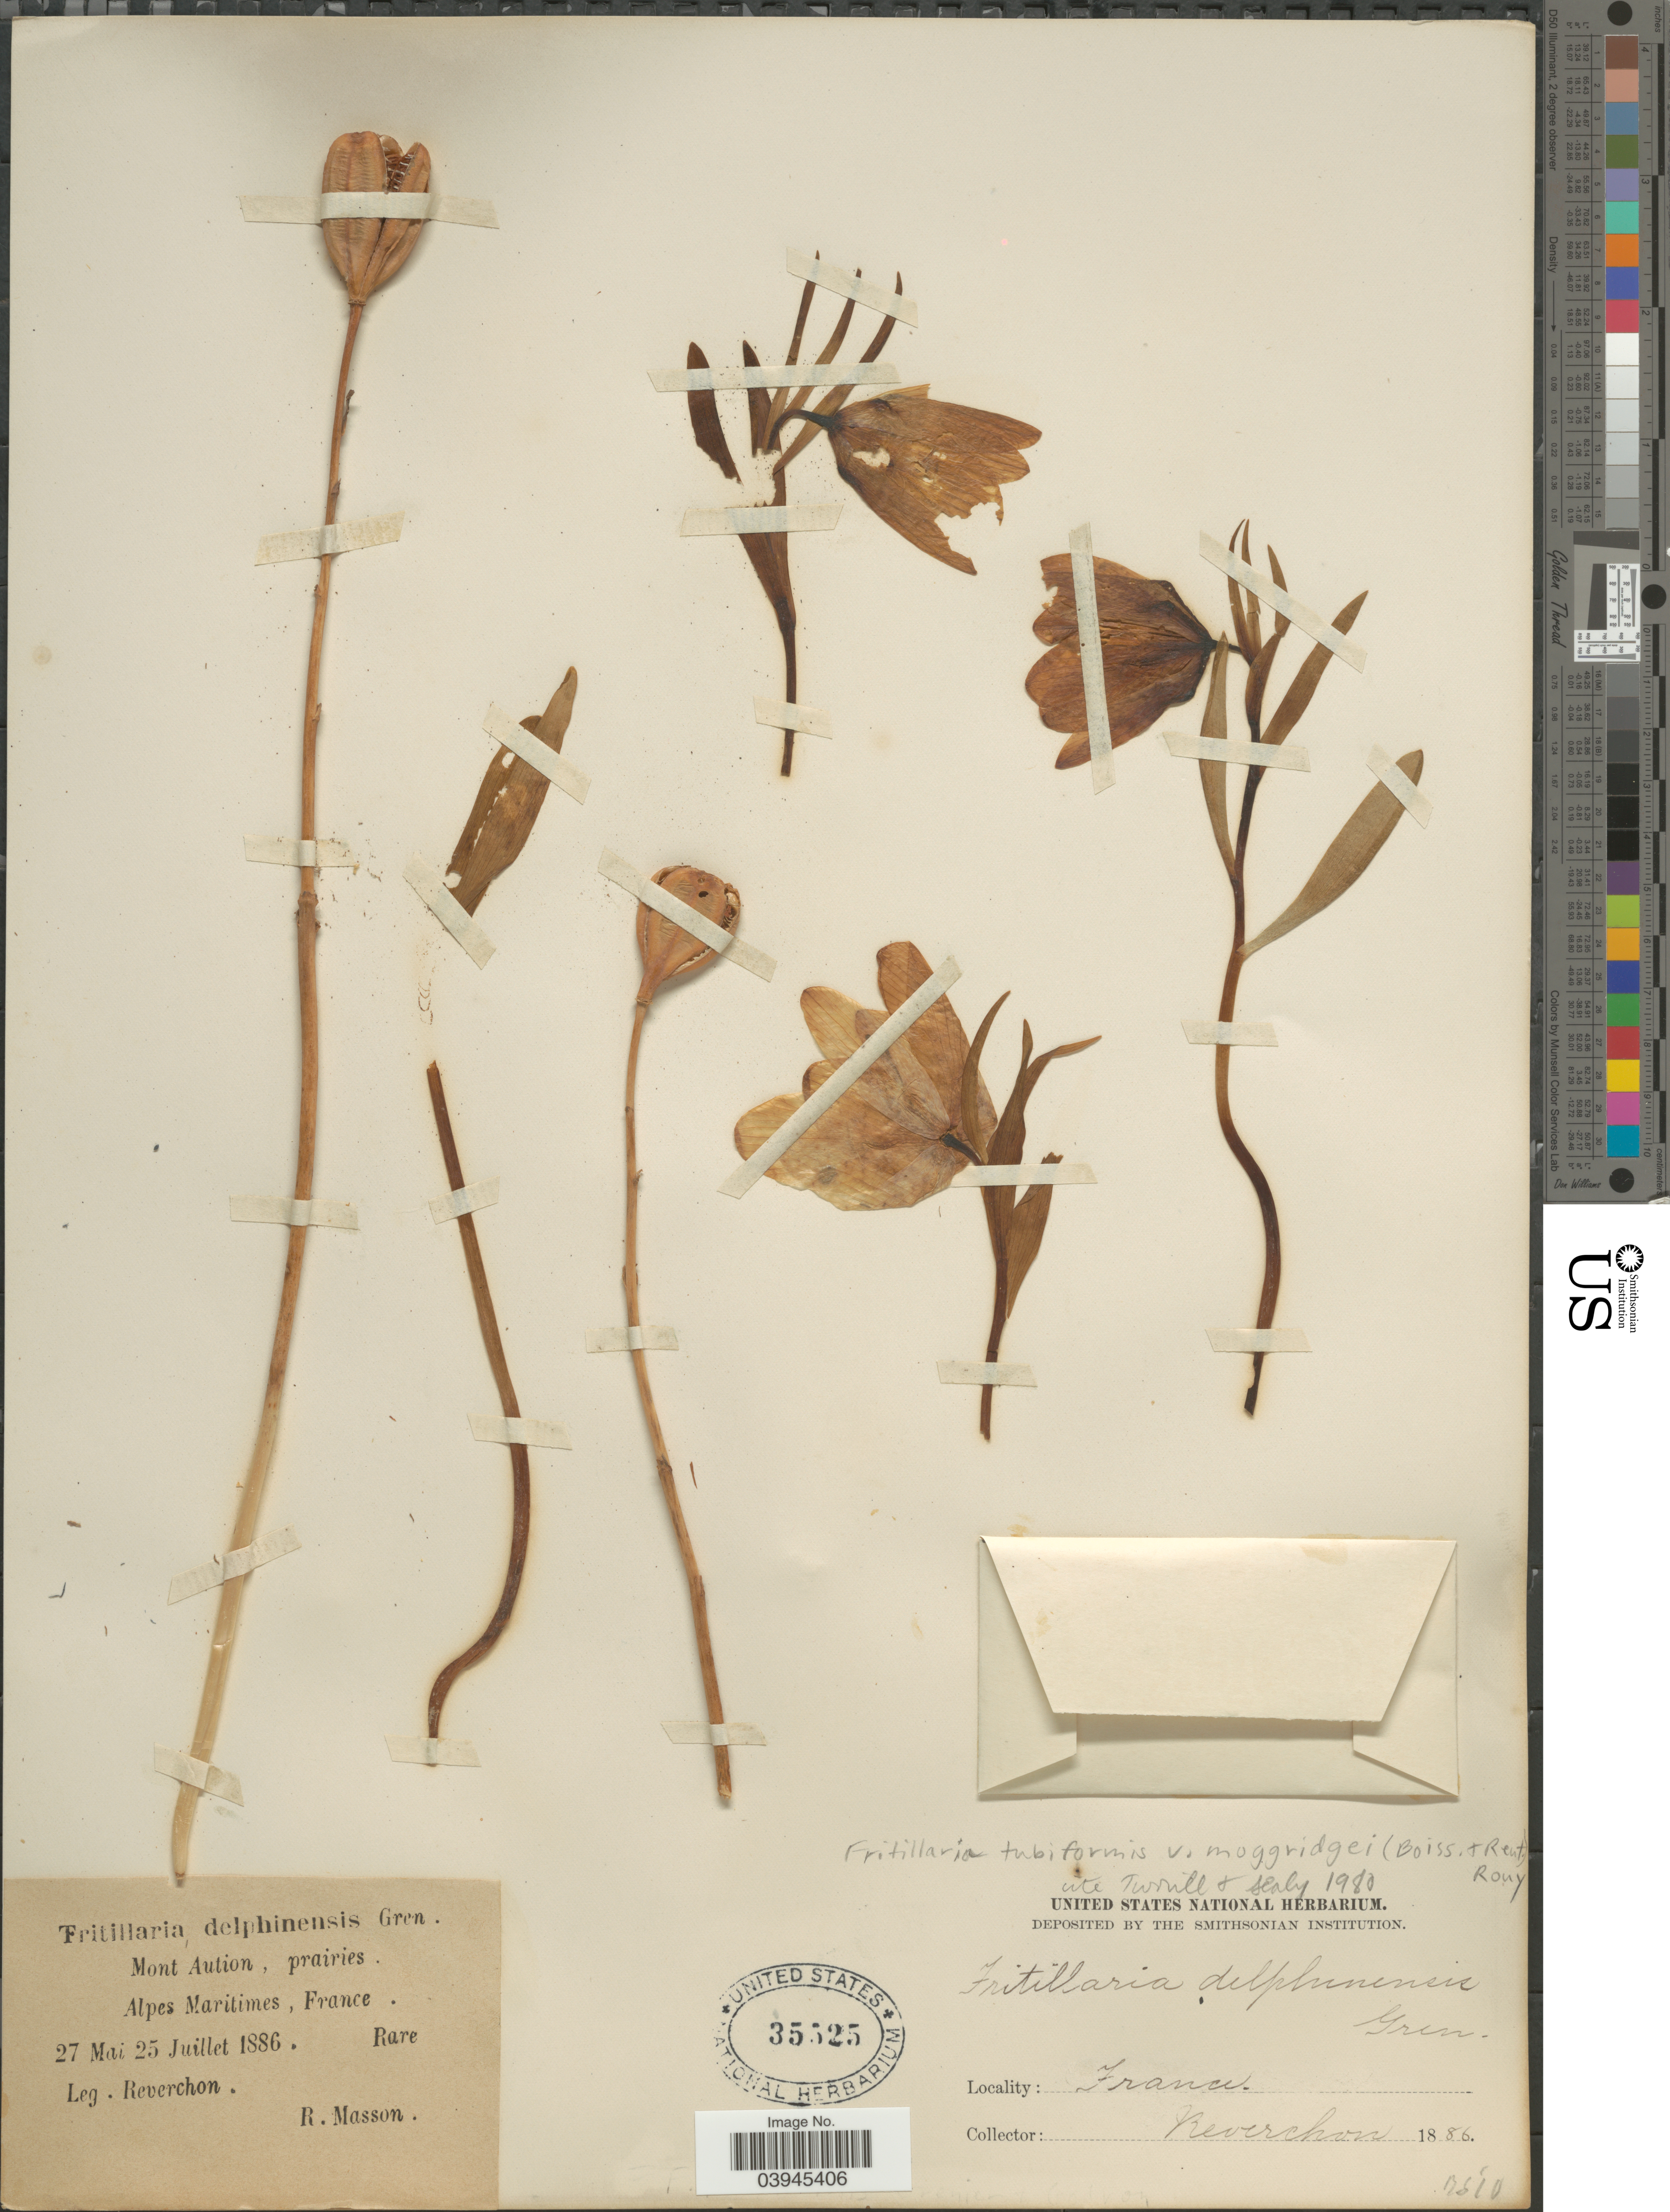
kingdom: Plantae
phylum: Tracheophyta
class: Liliopsida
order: Liliales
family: Liliaceae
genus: Fritillaria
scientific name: Fritillaria tubiformis var. moggridgei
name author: (Boiss. & Reut. ex Planch.) Rouy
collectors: -. Reverchon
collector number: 7510*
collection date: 1886-05-27/1886-07-25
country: France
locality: Mont Aution, prairies. Alpes Maritimes. R. Masson.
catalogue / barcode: US 35525